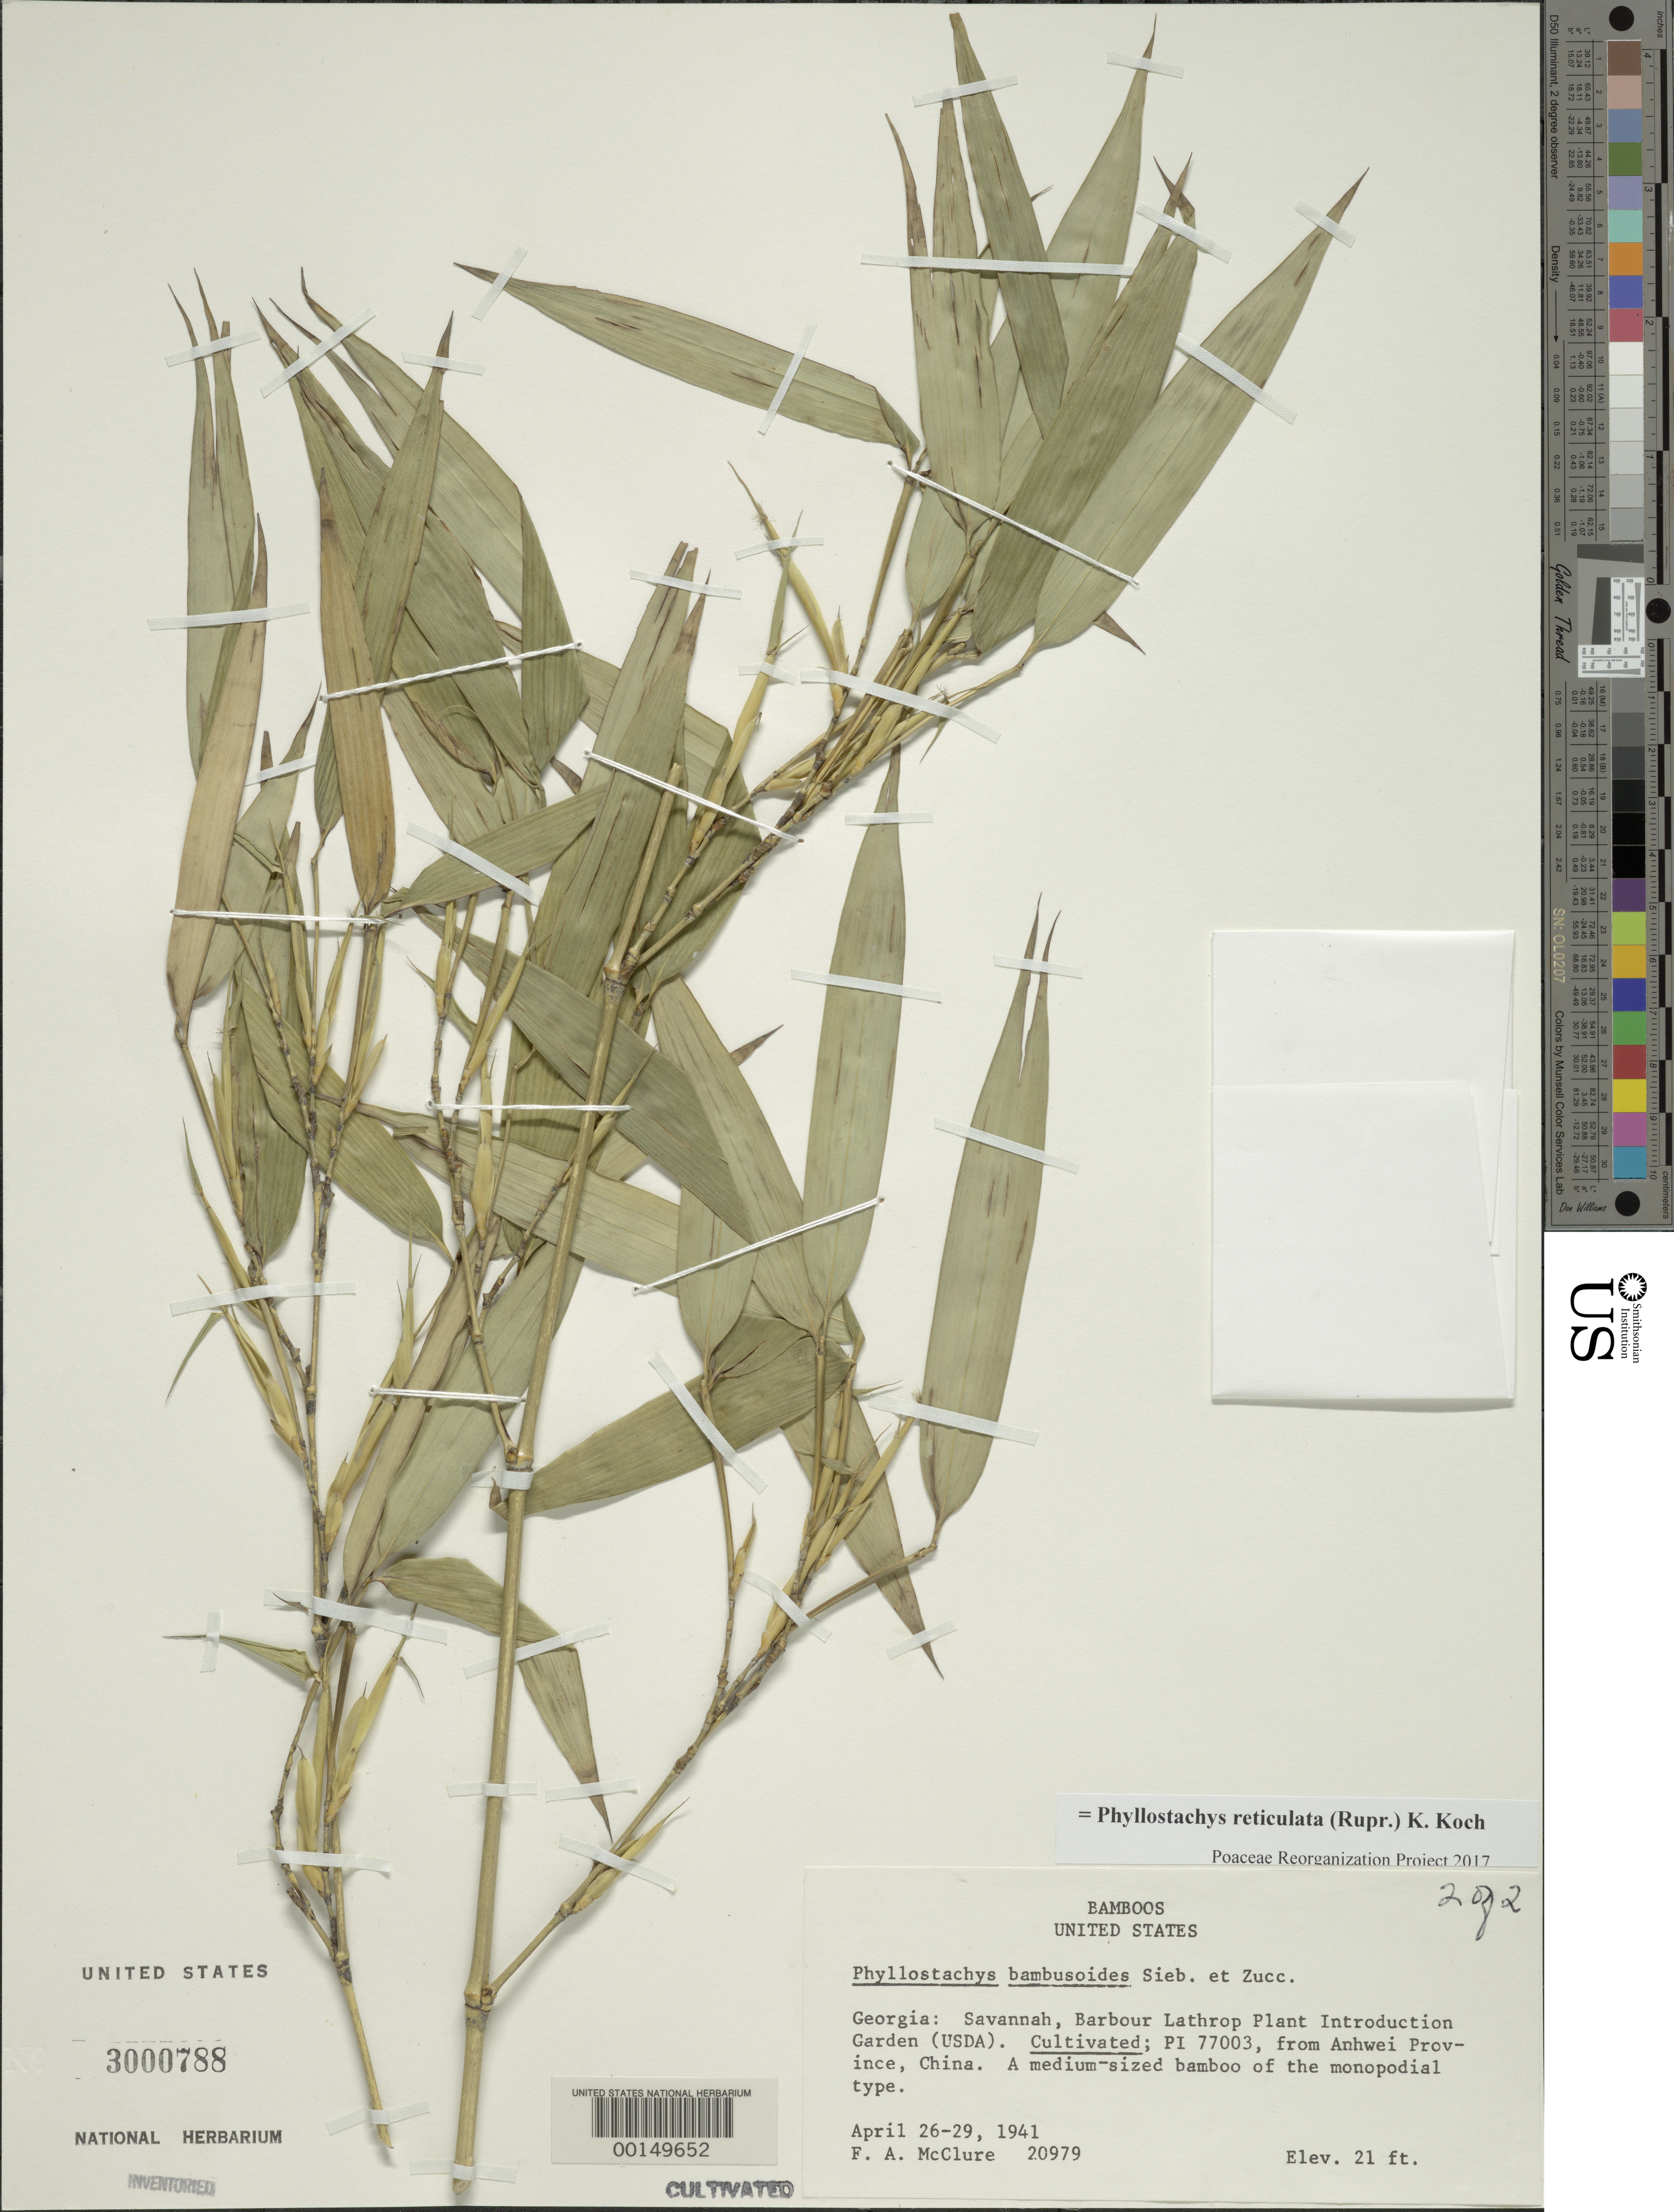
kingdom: Plantae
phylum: Tracheophyta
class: Liliopsida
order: Poales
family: Poaceae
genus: Phyllostachys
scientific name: Phyllostachys reticulata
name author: (Rupr.) K. Koch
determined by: Poaceae Reorganization Project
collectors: F. A. McClure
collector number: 20979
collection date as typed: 26 Apr 1941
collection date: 1941-04-26/1941-04-29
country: United States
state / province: Georgia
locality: Savannah, barbour lathrop p.i. garden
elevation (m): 6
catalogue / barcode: US 3000788